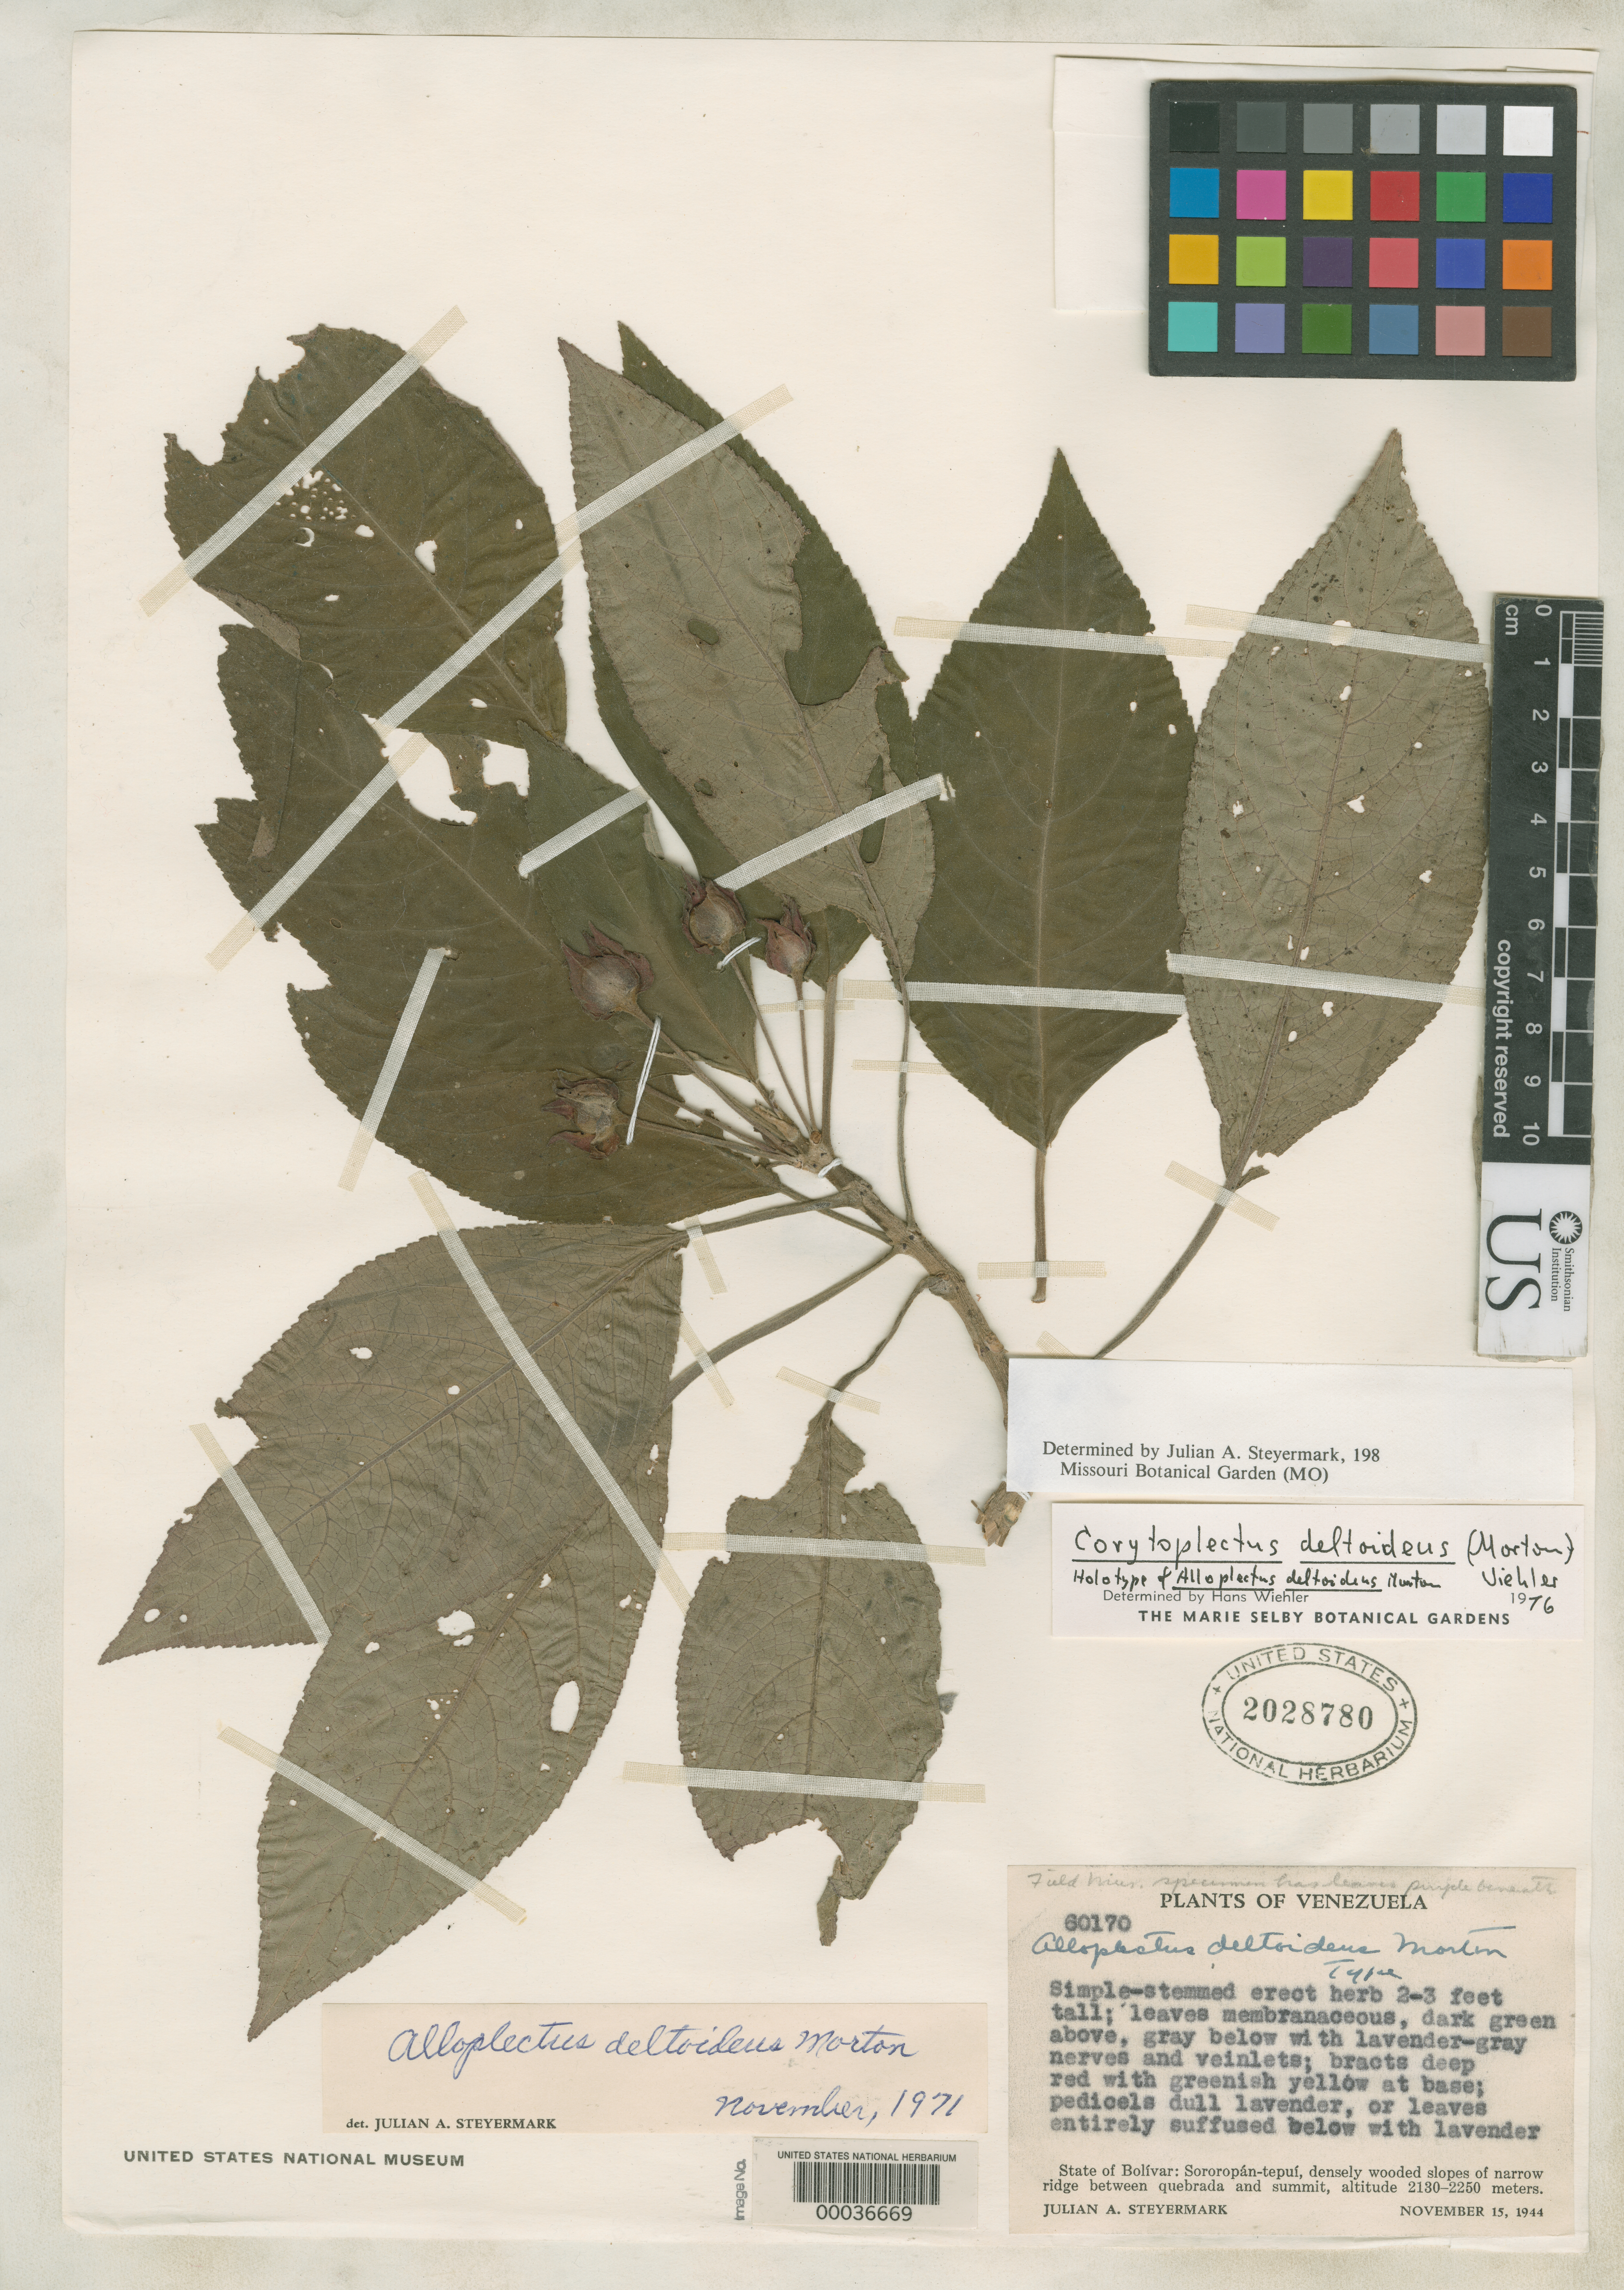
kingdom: Plantae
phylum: Tracheophyta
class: Magnoliopsida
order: Lamiales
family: Gesneriaceae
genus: Alloplectus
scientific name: Alloplectus deltoideus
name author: C.V. Morton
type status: Holotype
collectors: J. Steyermark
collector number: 60170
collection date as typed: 15 Nov 1944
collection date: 1944-11-15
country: Venezuela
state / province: Bolivar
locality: Sororopantepui.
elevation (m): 2130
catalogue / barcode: US 2028780